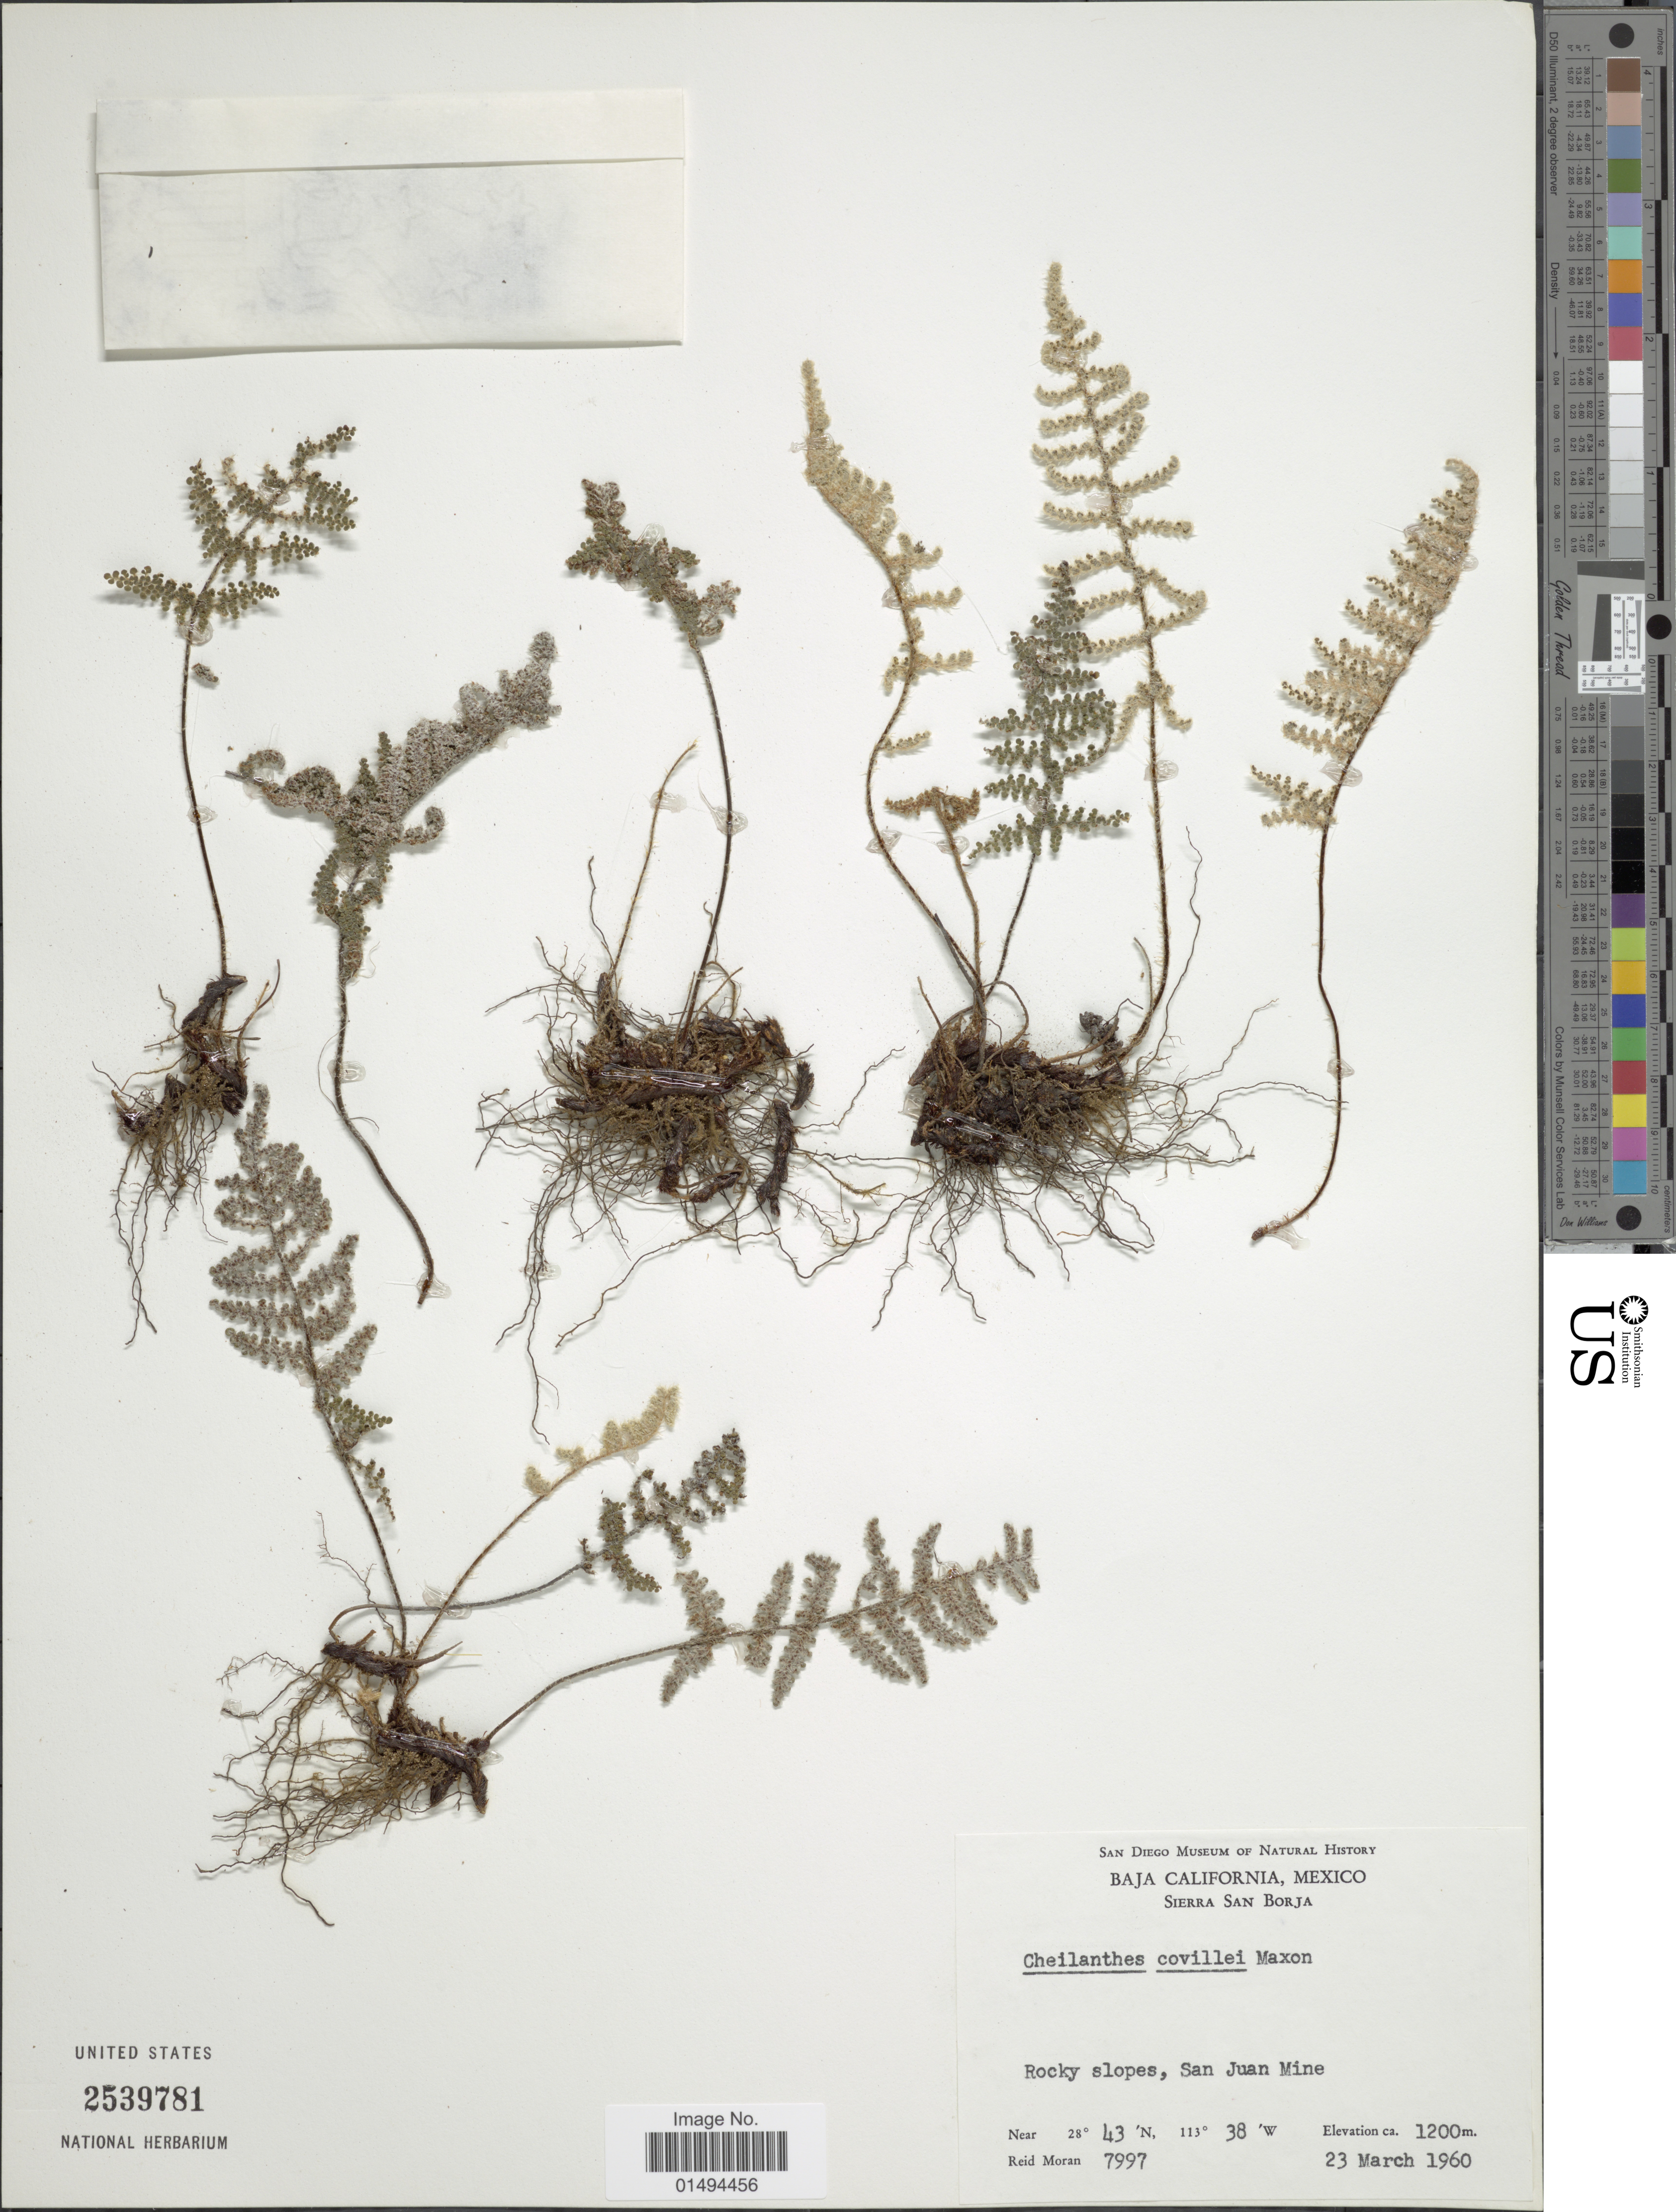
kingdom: Plantae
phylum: Tracheophyta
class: Polypodiopsida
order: Polypodiales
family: Pteridaceae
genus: Myriopteris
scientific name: Myriopteris covillei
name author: (Maxon) Á. Löve & D. Löve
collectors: R. V. Moran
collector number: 7997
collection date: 1960-03-23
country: Mexico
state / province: Baja California Norte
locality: San Juan mine, Sierra San Borja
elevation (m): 1200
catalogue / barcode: US 2539781